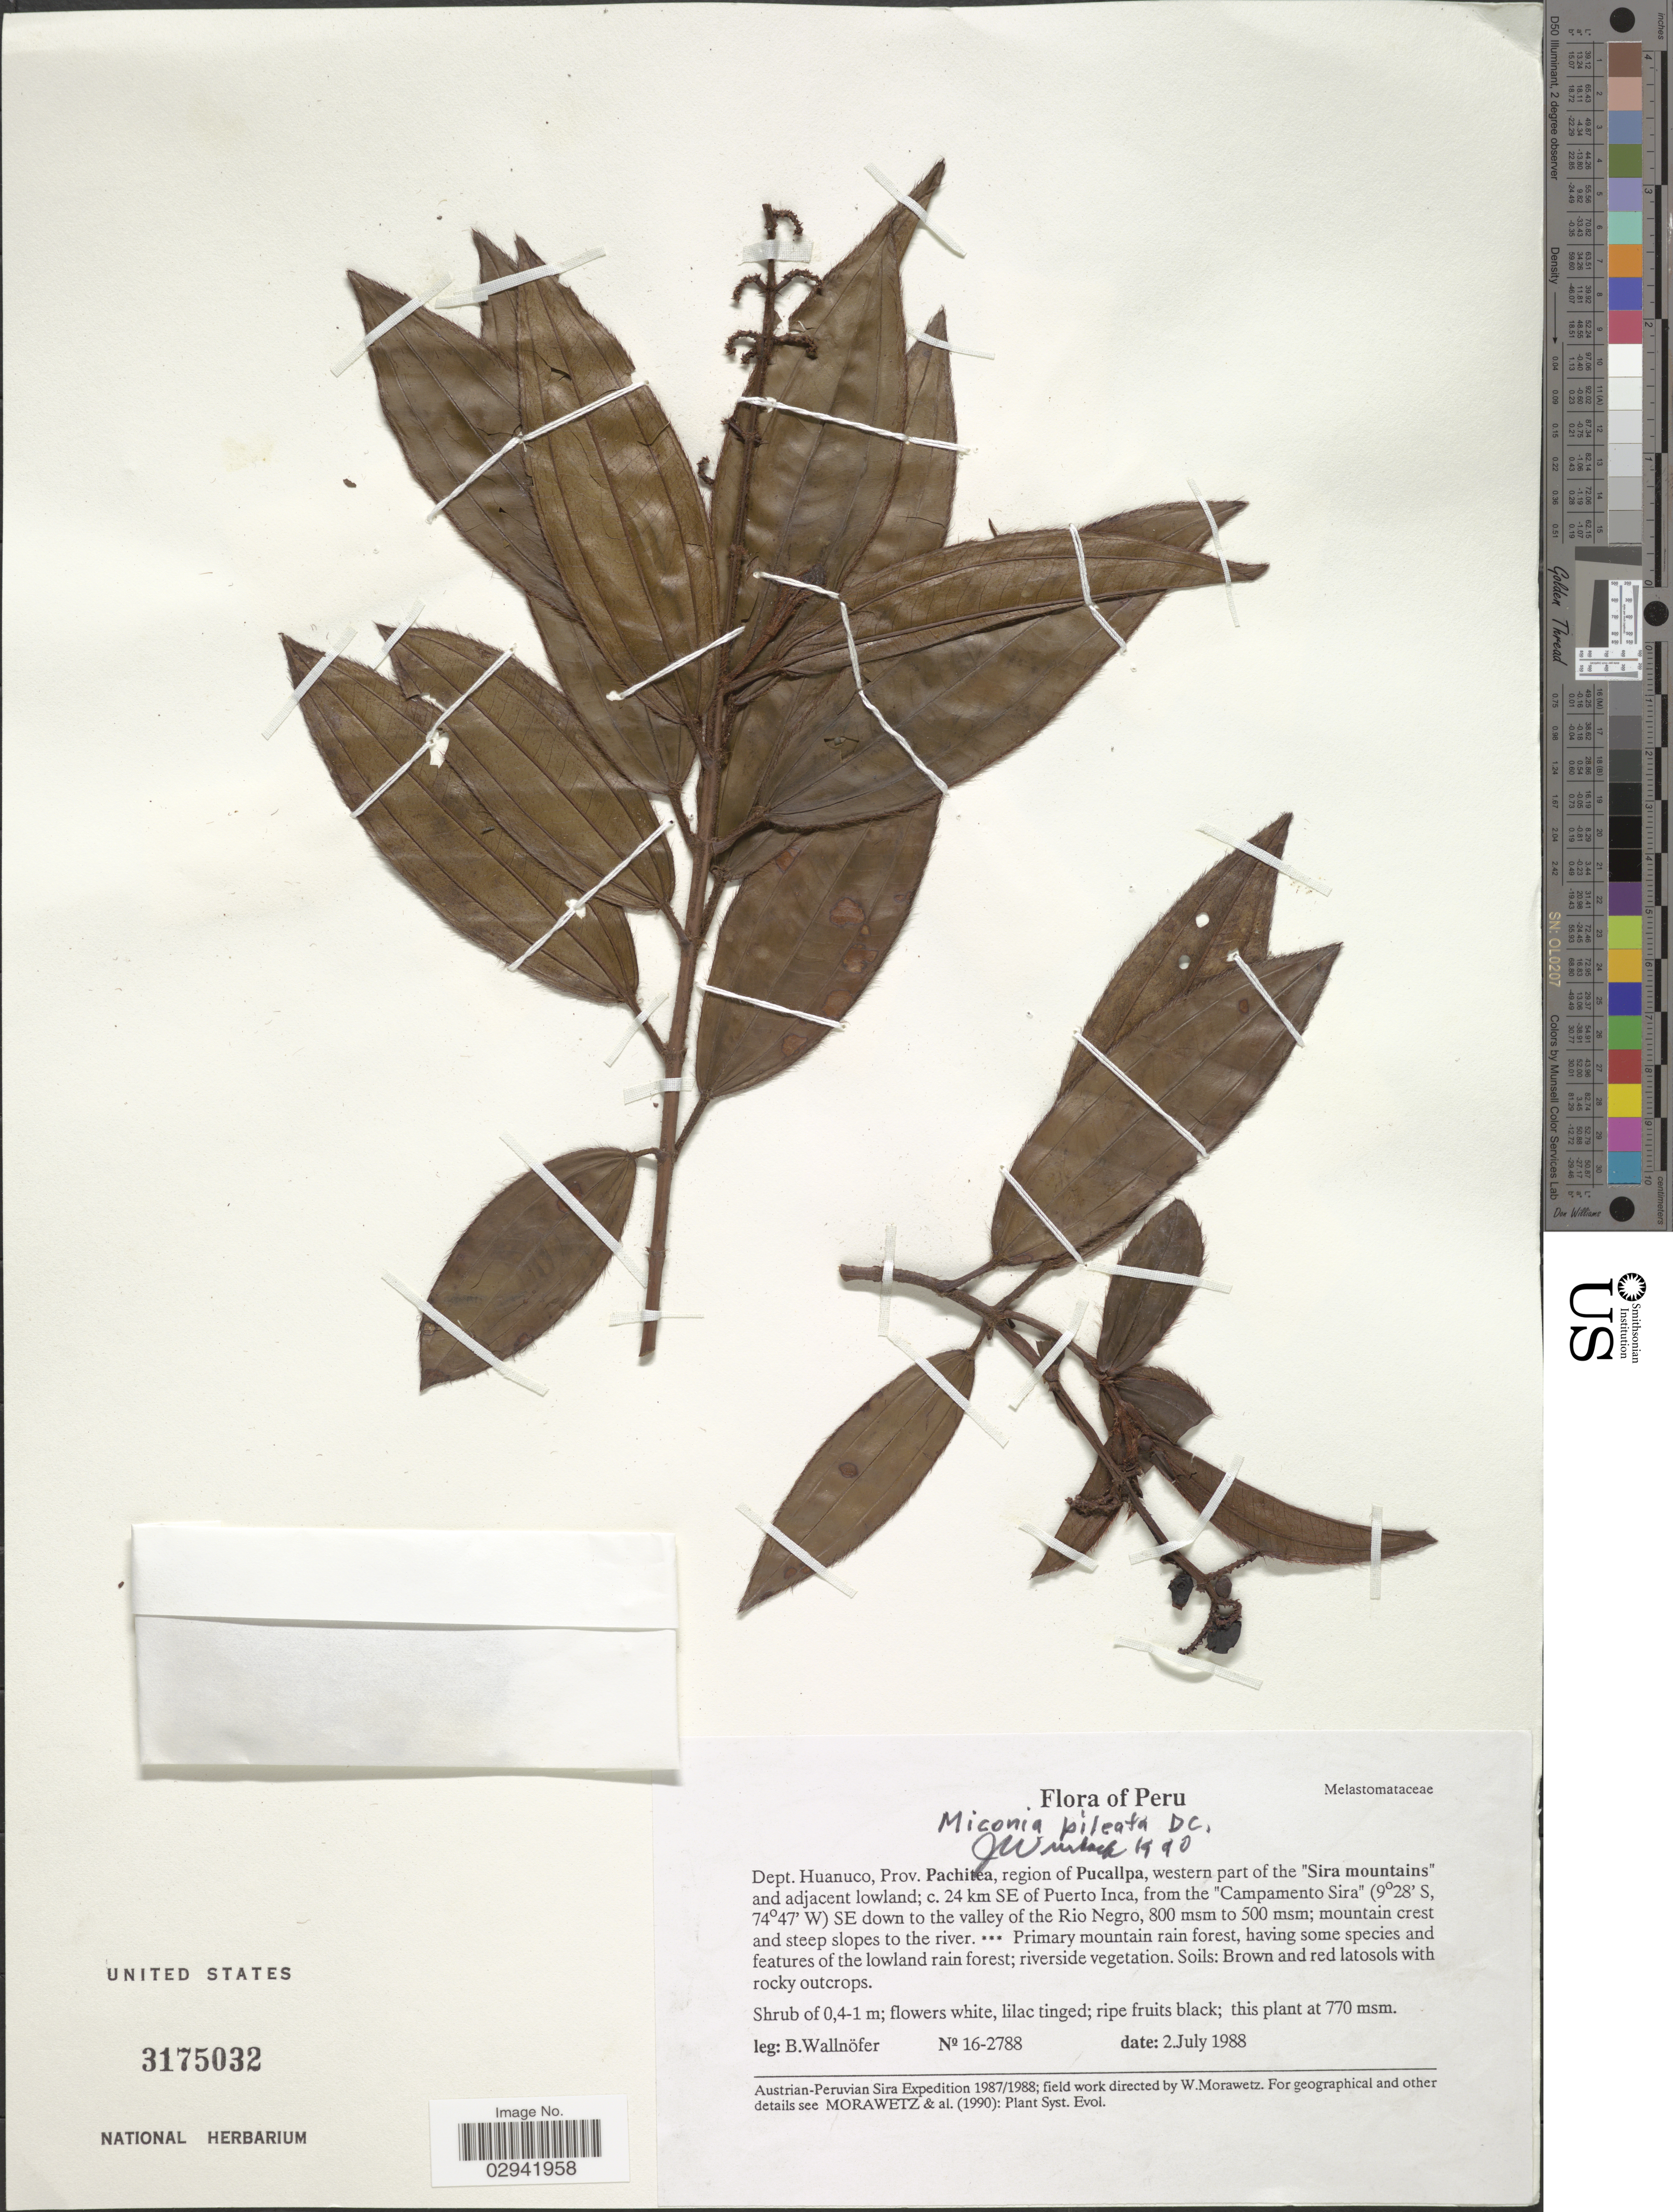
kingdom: Plantae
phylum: Tracheophyta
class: Magnoliopsida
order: Myrtales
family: Melastomataceae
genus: Miconia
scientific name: Miconia pileata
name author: DC.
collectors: B. Wallnöfer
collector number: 16-2788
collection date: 1988-07-02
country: Peru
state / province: Huánuco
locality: Dept. Huanuco, Prov. Pachitea, region of Pucallpa, western part of the "Sira mountains" and adjacent lowland; c. 24 km SE of Puerto Inca, from the "Campamento Sira" SE down to the valley of the Rio Negro.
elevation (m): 770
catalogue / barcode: US 3175032